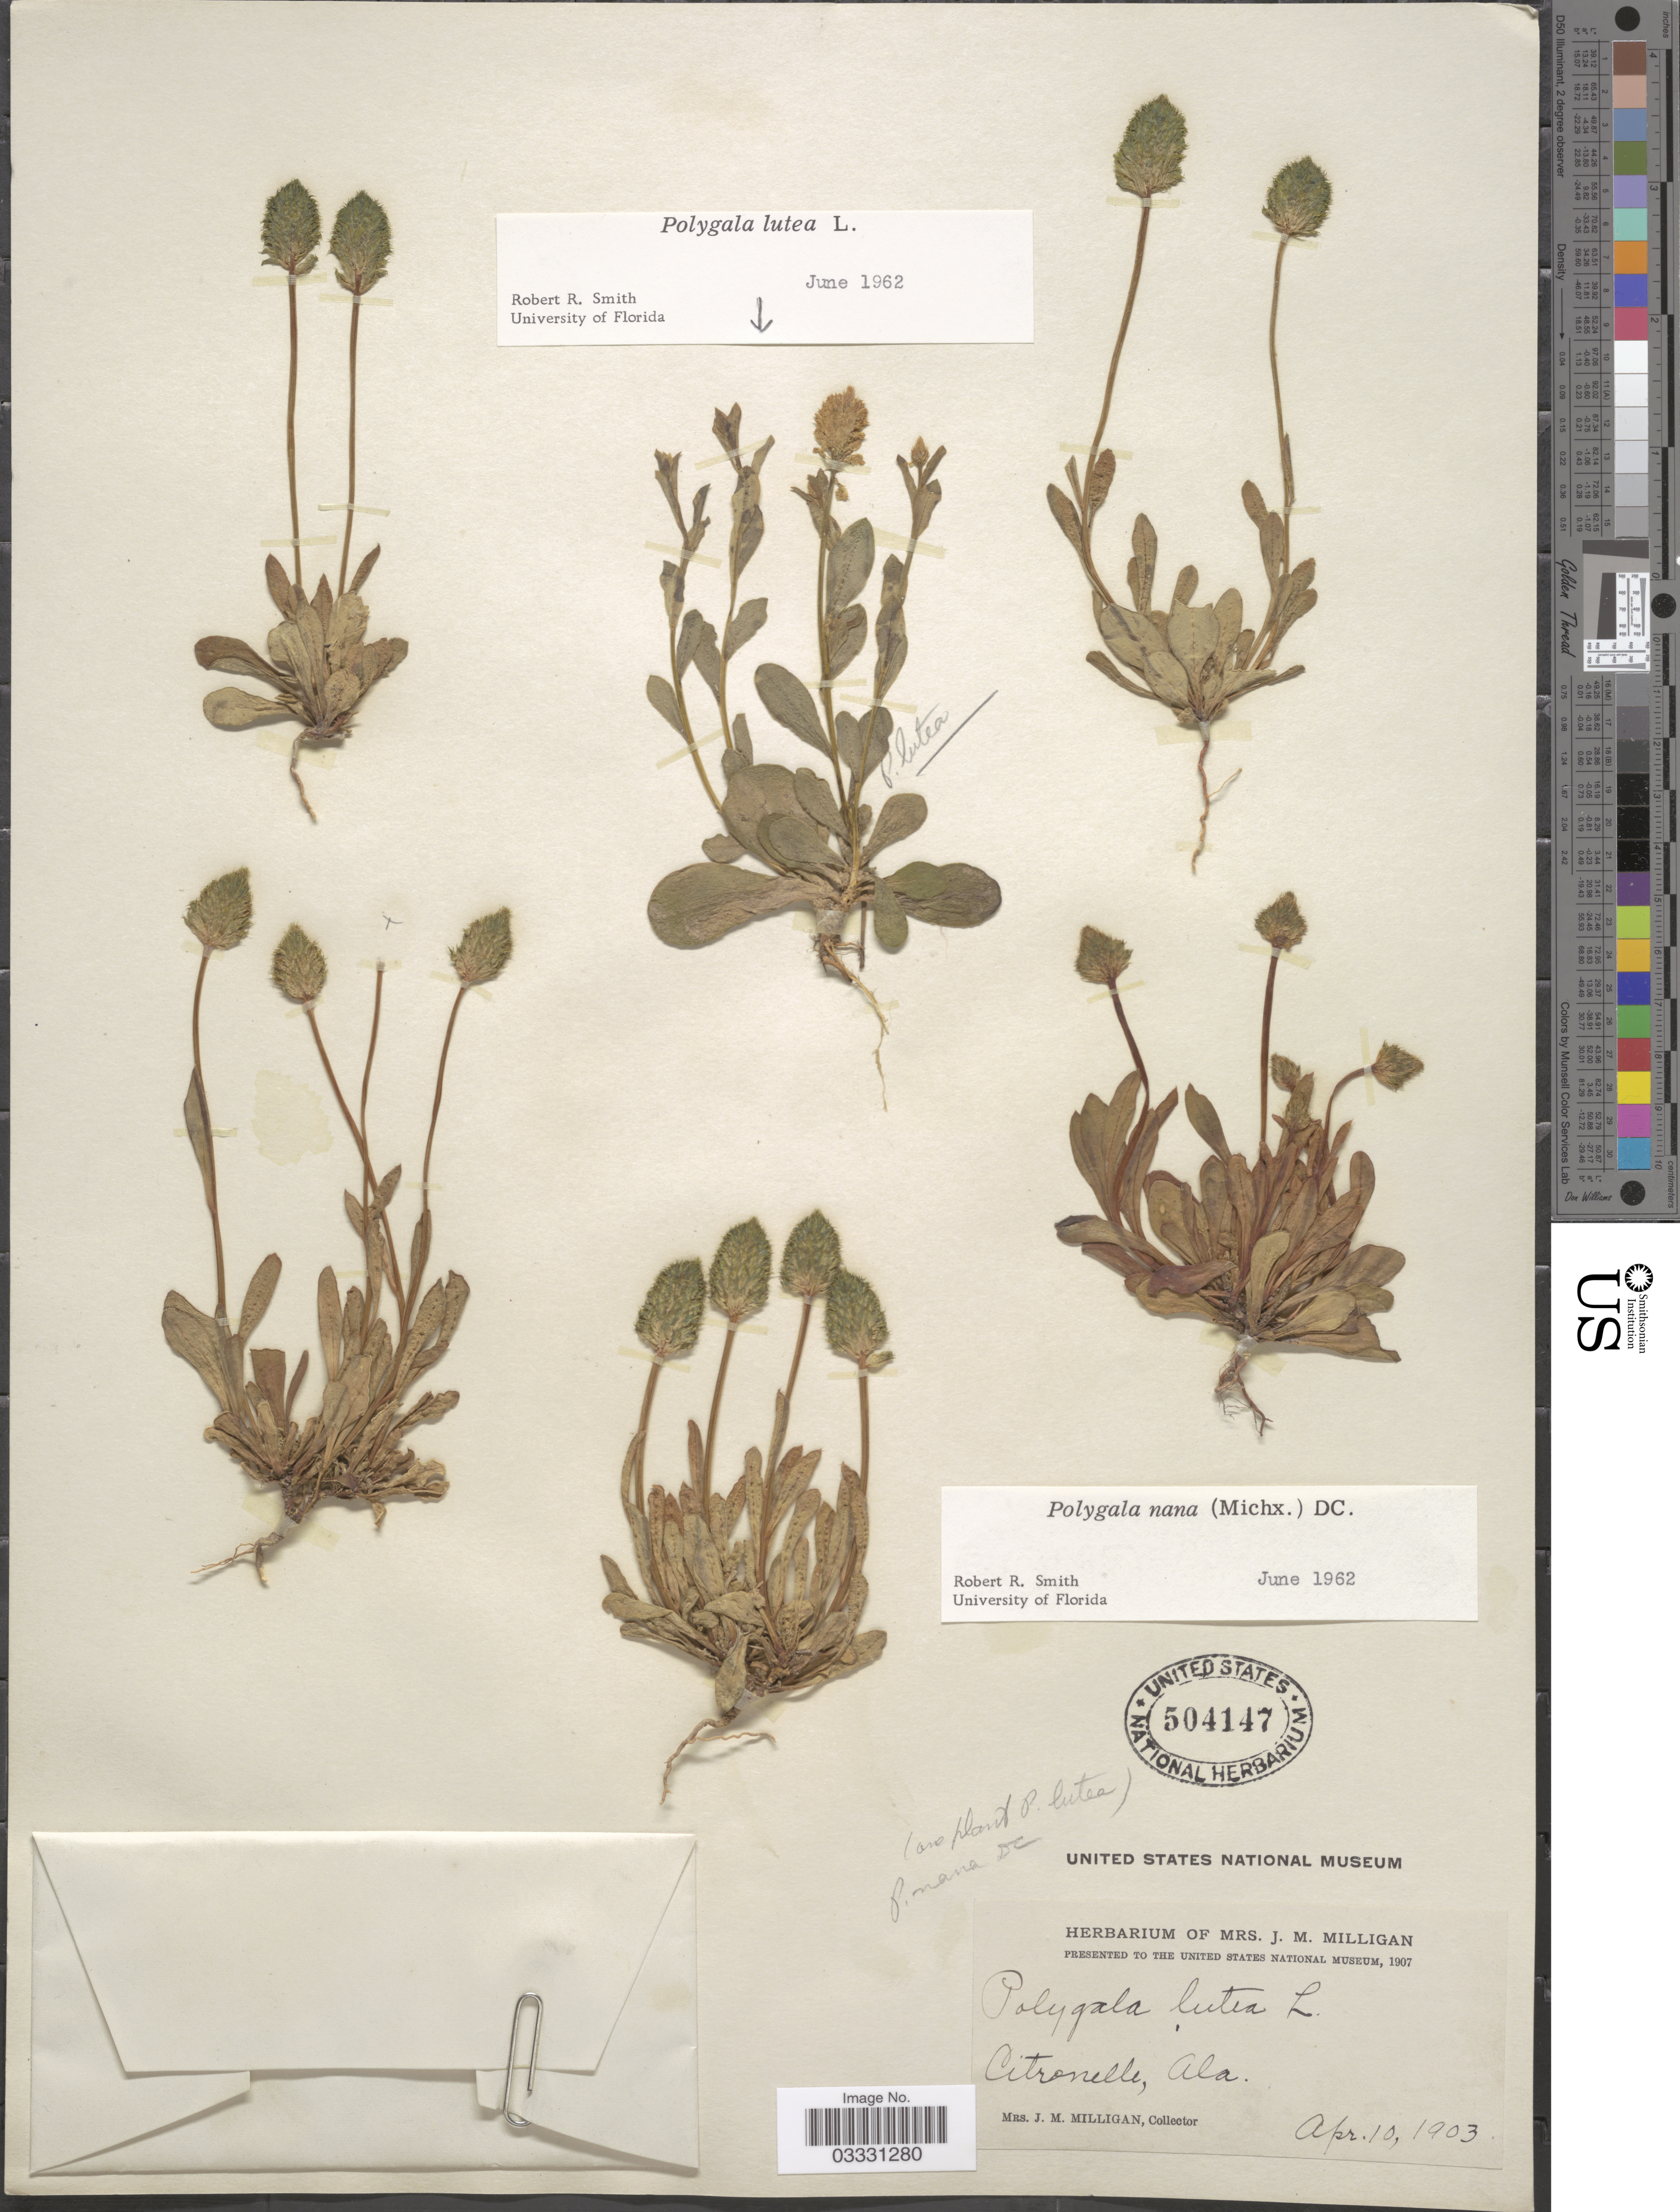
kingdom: Plantae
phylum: Tracheophyta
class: Magnoliopsida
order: Fabales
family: Polygalaceae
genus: Polygala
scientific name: Polygala nana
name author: (Michx.) DC.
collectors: J. Milligan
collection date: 1903-04-10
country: United States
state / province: Alabama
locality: Citronelle.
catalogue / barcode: US 504147